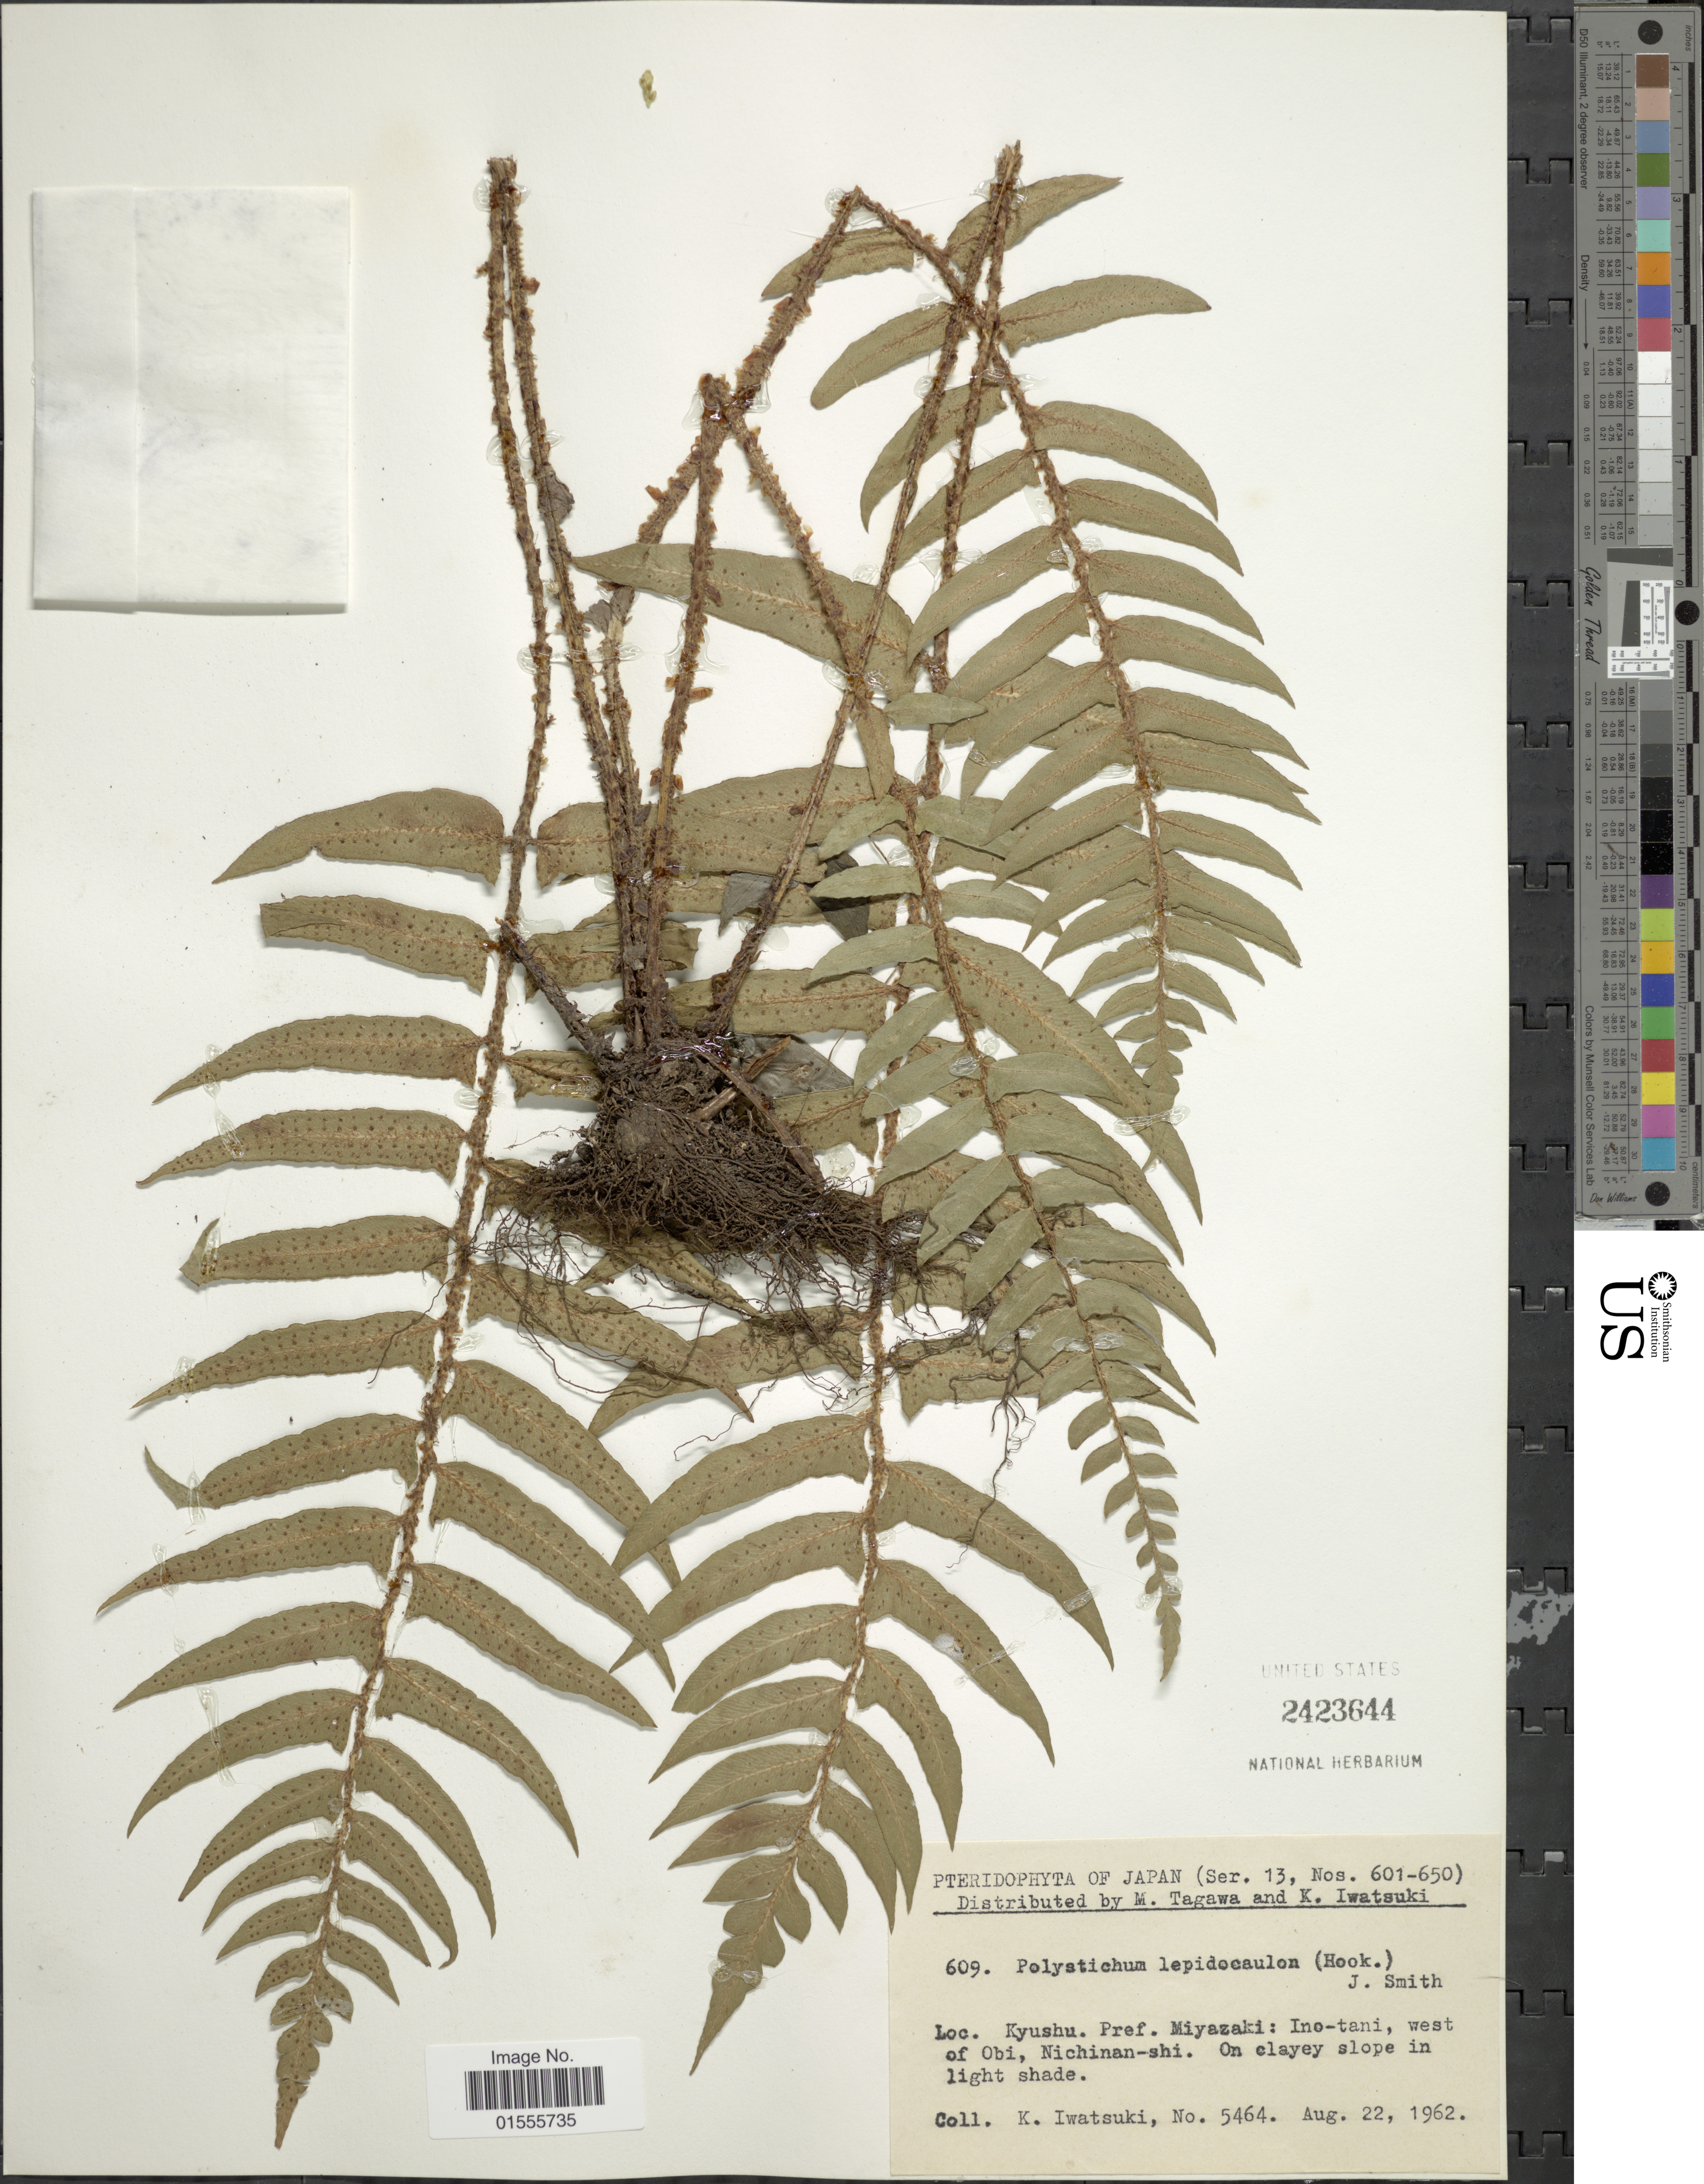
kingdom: Plantae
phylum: Tracheophyta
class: Polypodiopsida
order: Polypodiales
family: Dryopteridaceae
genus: Cyrtomidictyum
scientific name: Cyrtomidictyum lepidocaulon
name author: (Hook.) Ching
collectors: K. Iwatsuki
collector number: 5464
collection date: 1962-08-22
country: Japan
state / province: Miyazaki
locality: Kyushu Pref Miyazaki: Ino-tani, west of Obi, Nichinan-shi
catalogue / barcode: US 2423644